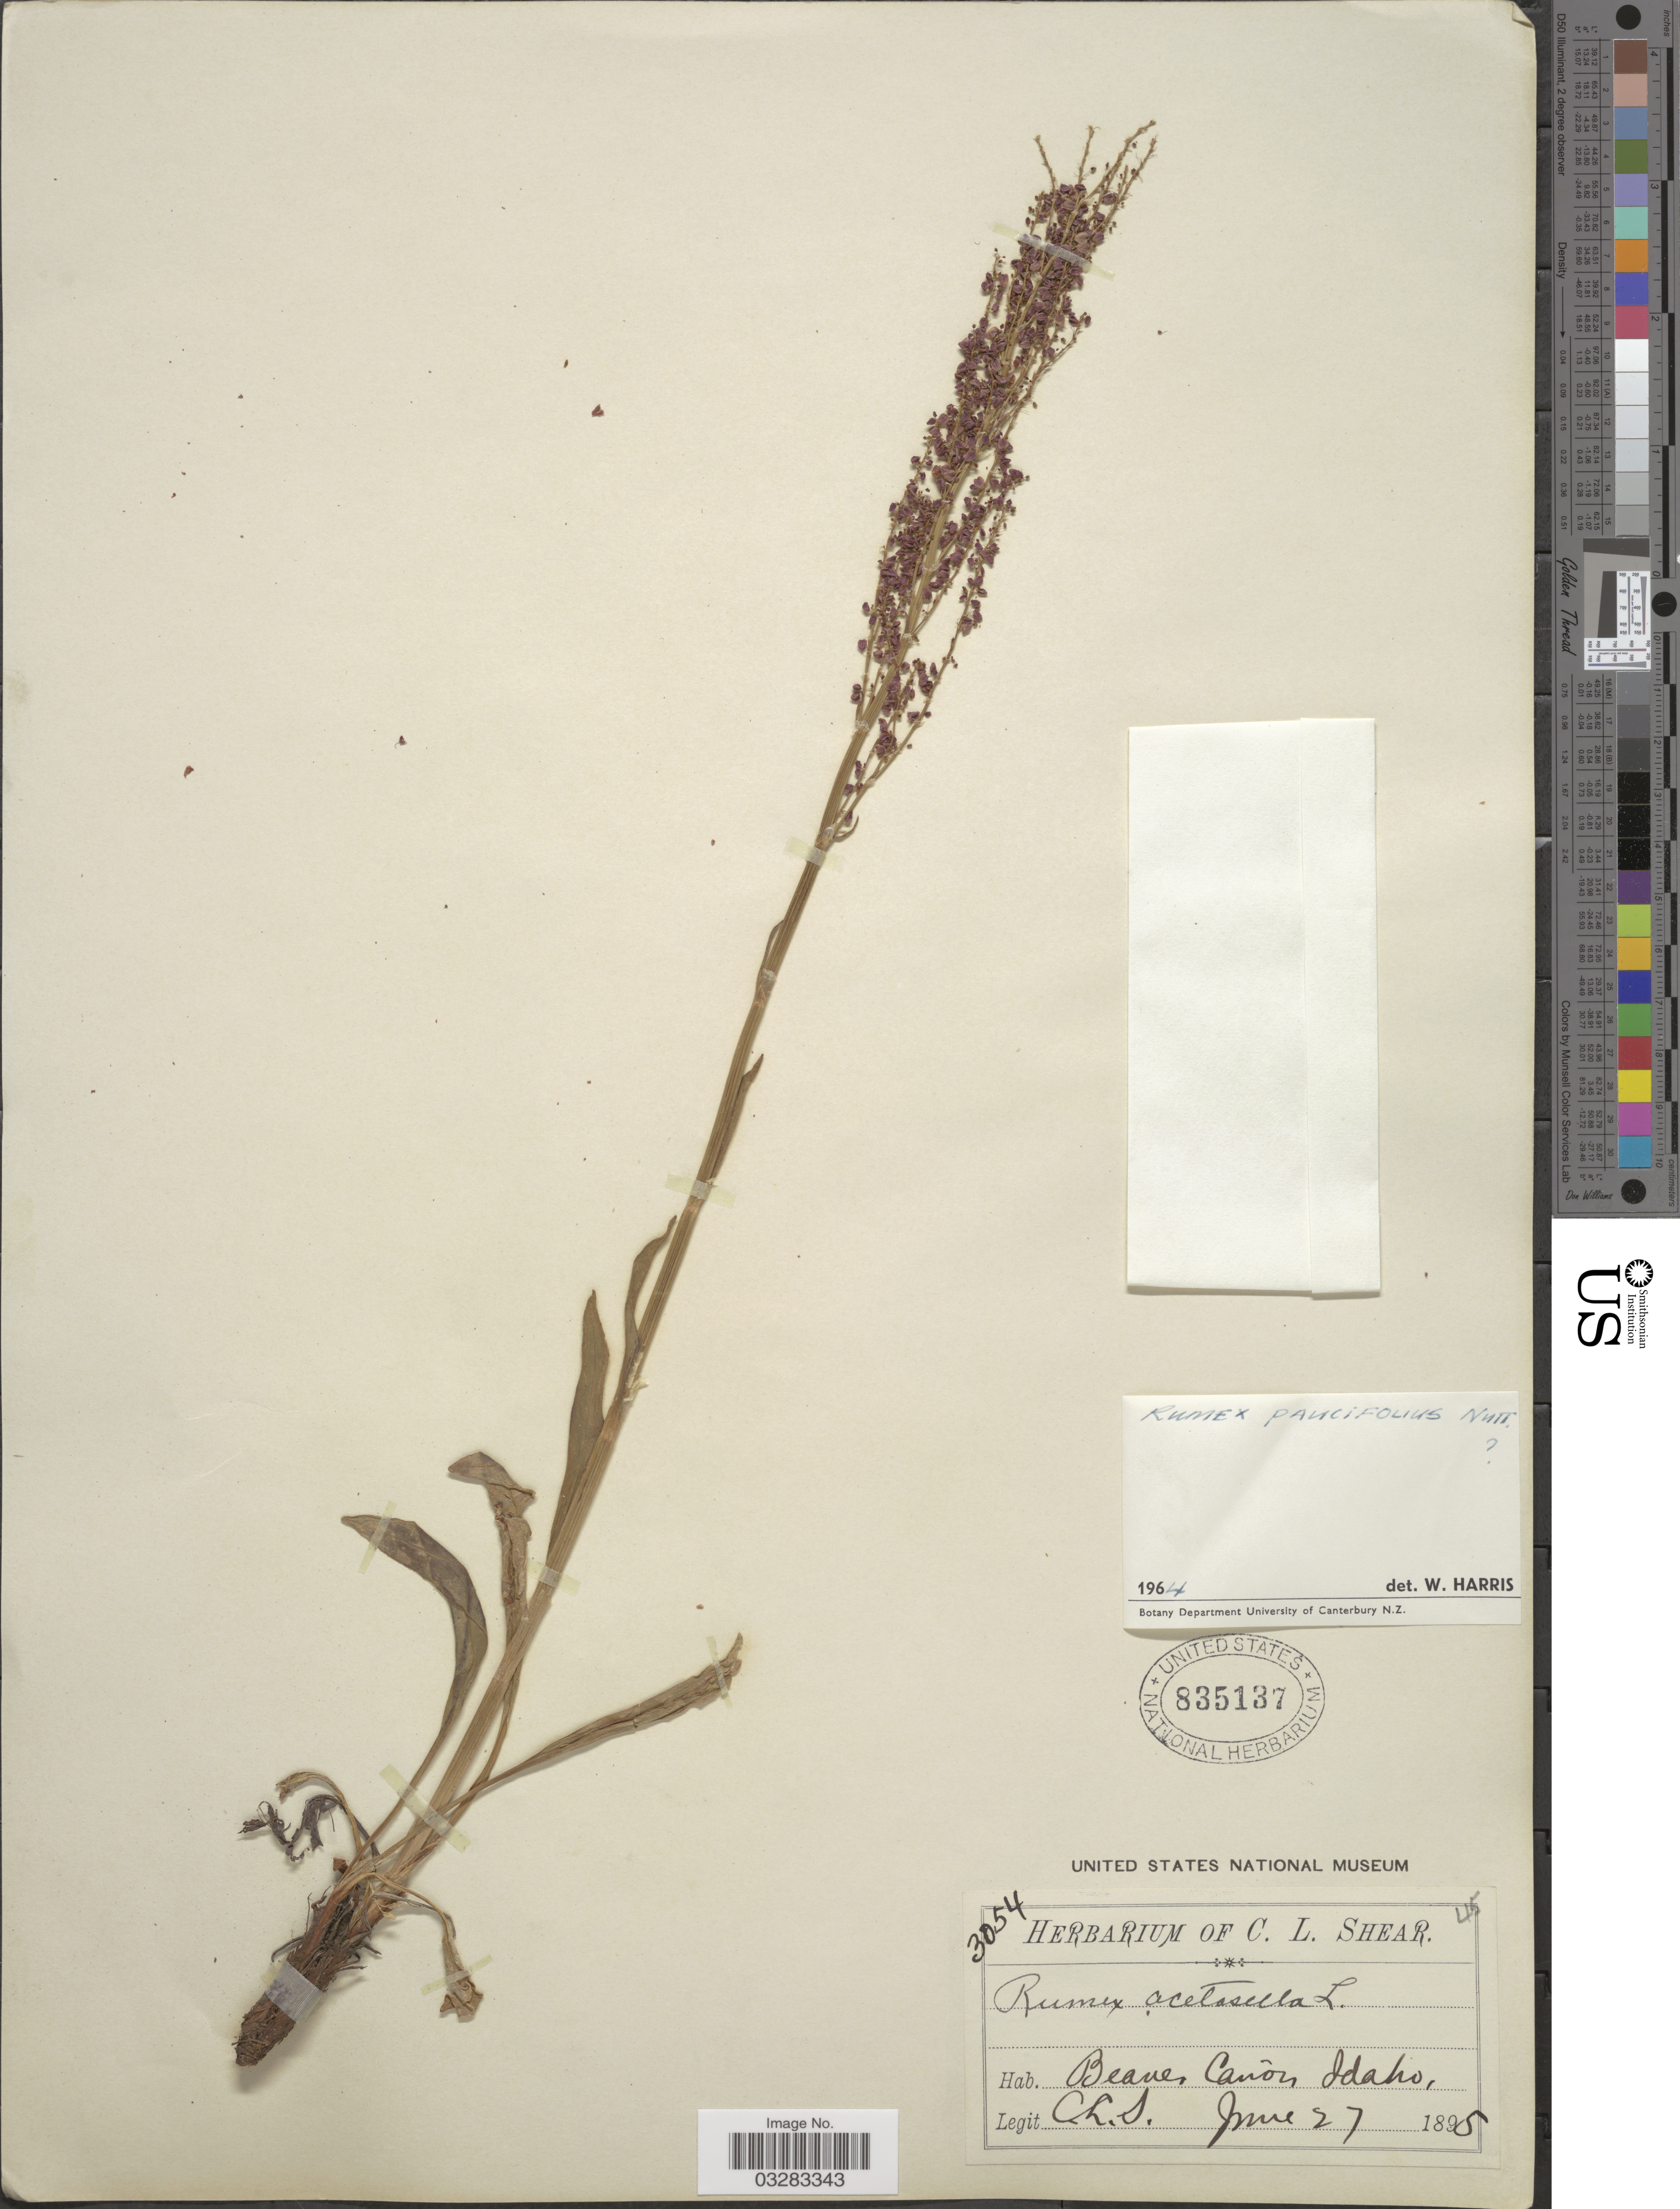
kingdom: Plantae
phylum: Tracheophyta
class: Magnoliopsida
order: Caryophyllales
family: Polygonaceae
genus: Rumex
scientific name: Rumex acetosella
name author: L.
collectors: C. L. Shear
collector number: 3054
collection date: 1895-06-27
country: United States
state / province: Idaho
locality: Beane Cañon.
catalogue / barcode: US 835137